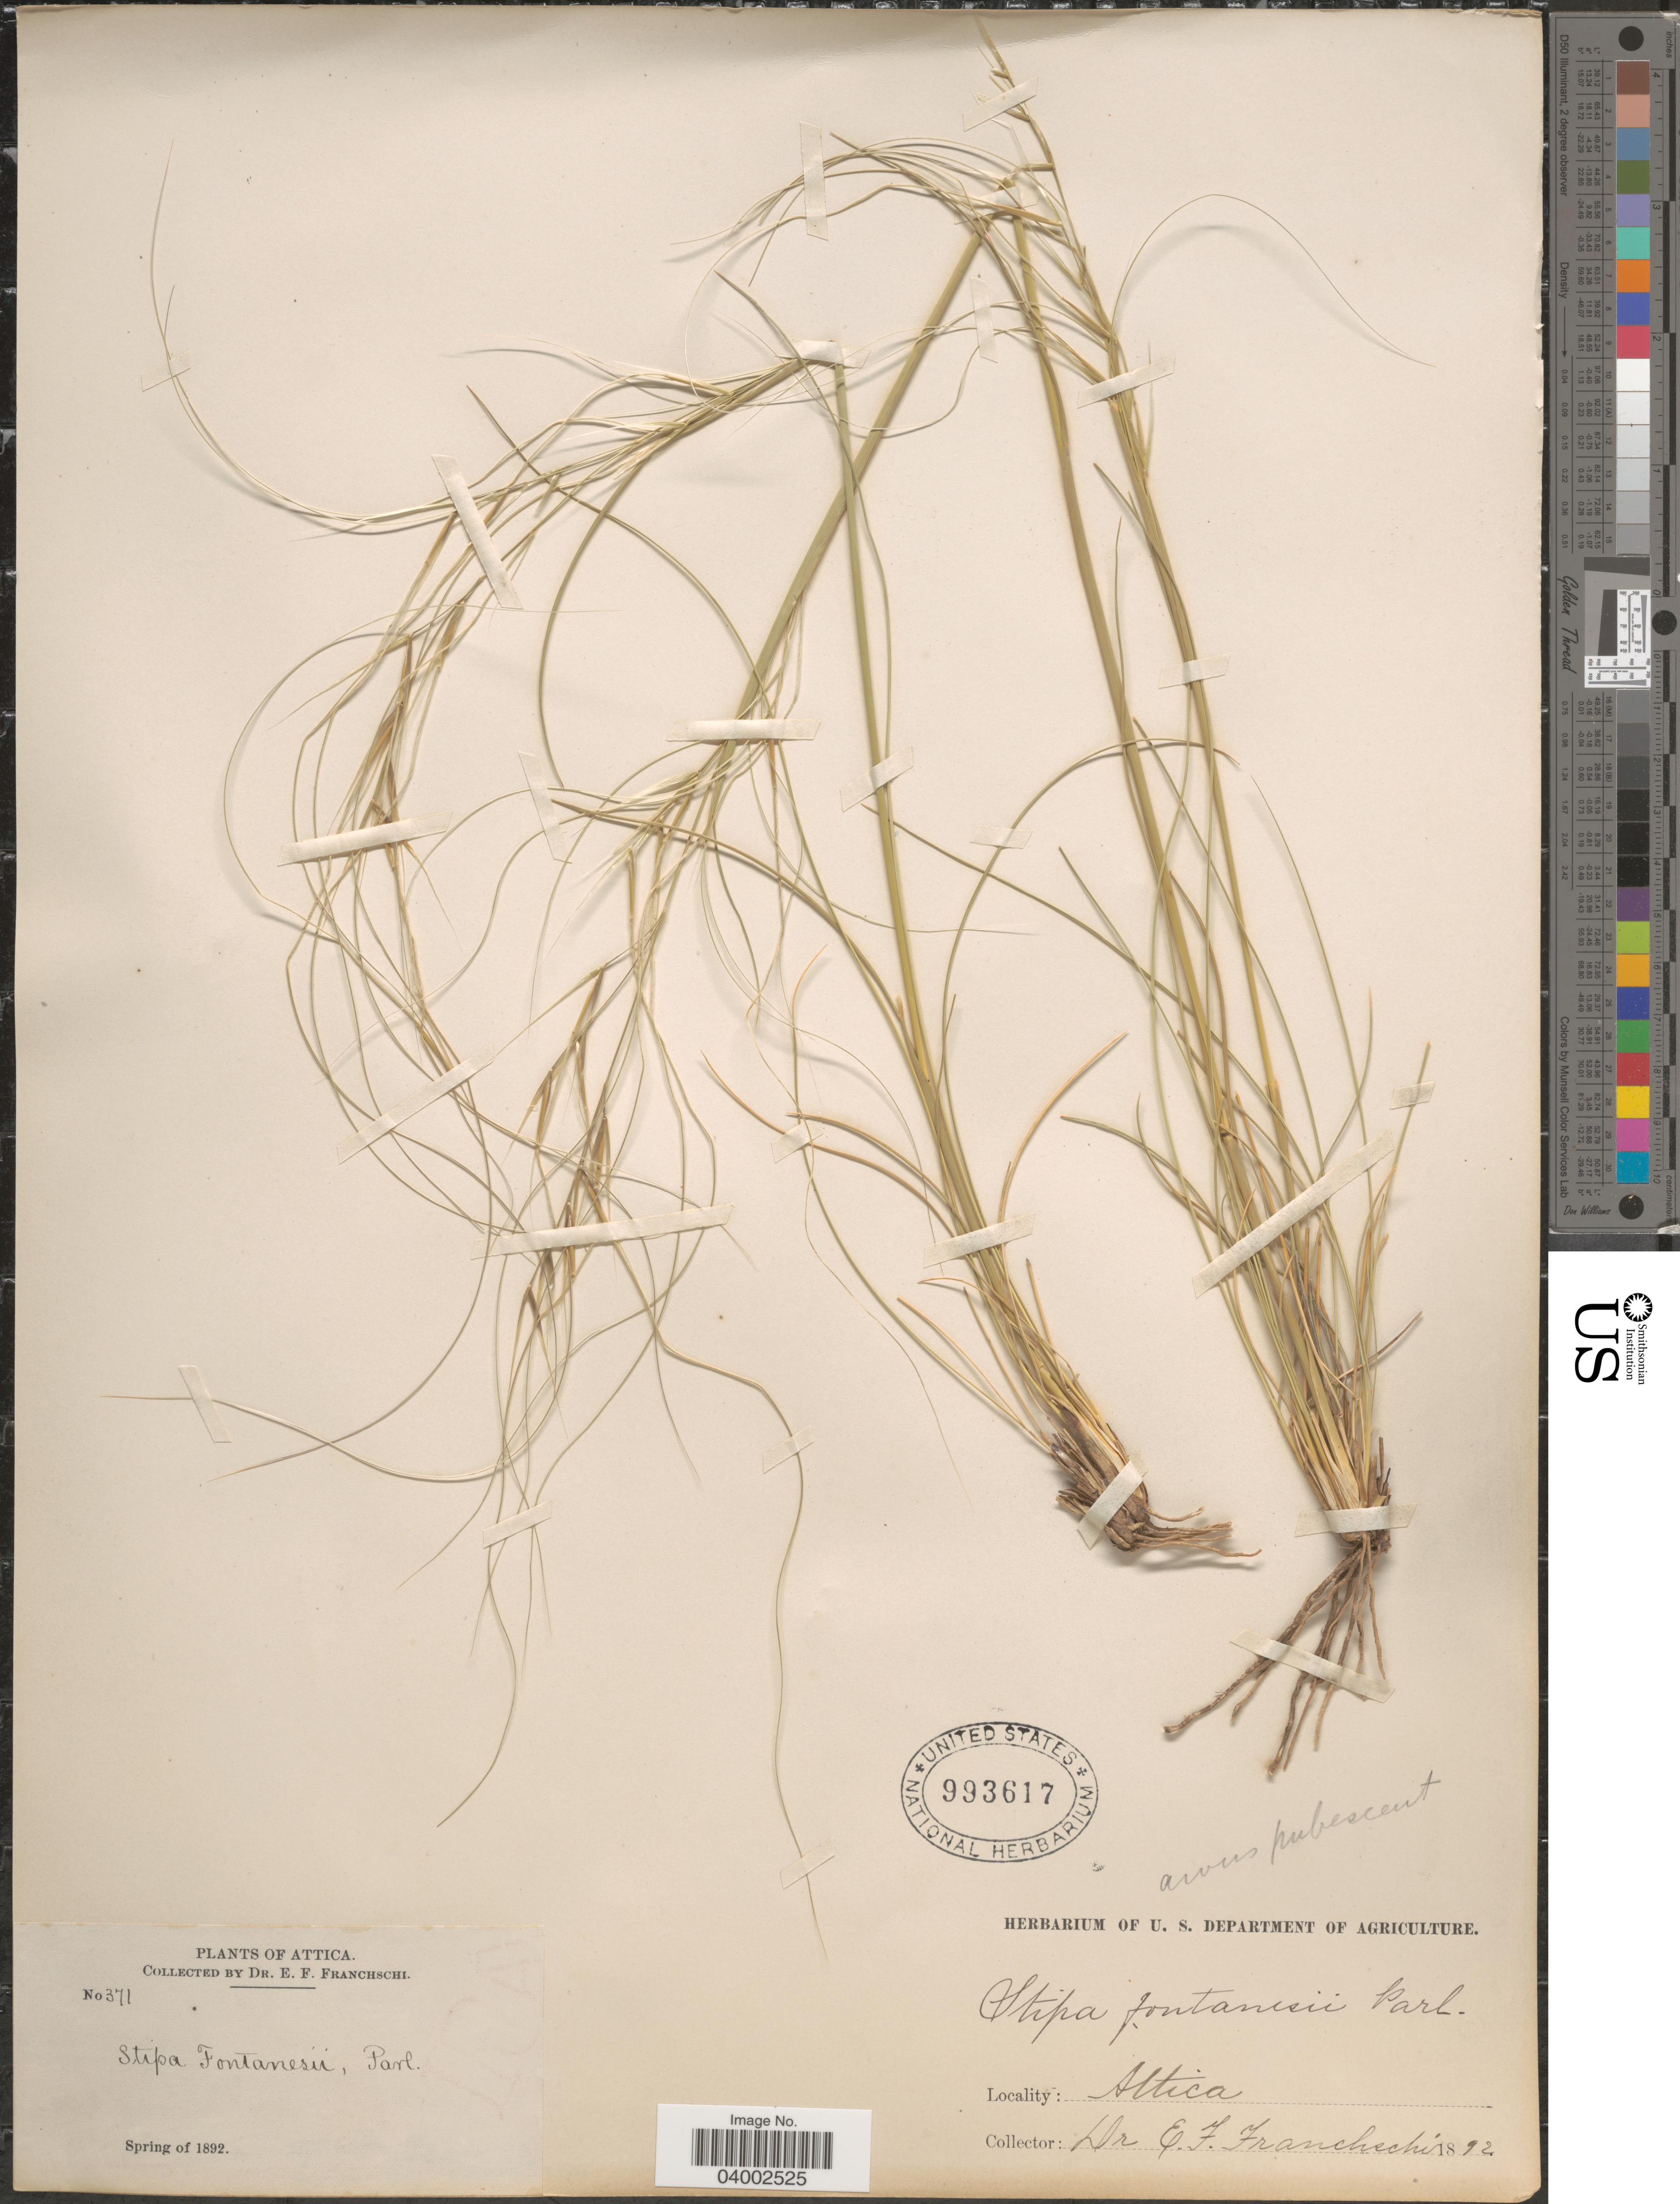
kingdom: Plantae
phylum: Tracheophyta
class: Liliopsida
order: Poales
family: Poaceae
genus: Stipa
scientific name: Stipa fontanesii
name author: Parl.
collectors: E. Franchschi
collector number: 371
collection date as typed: Spring of 1892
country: Greece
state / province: Attica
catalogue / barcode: US 993617